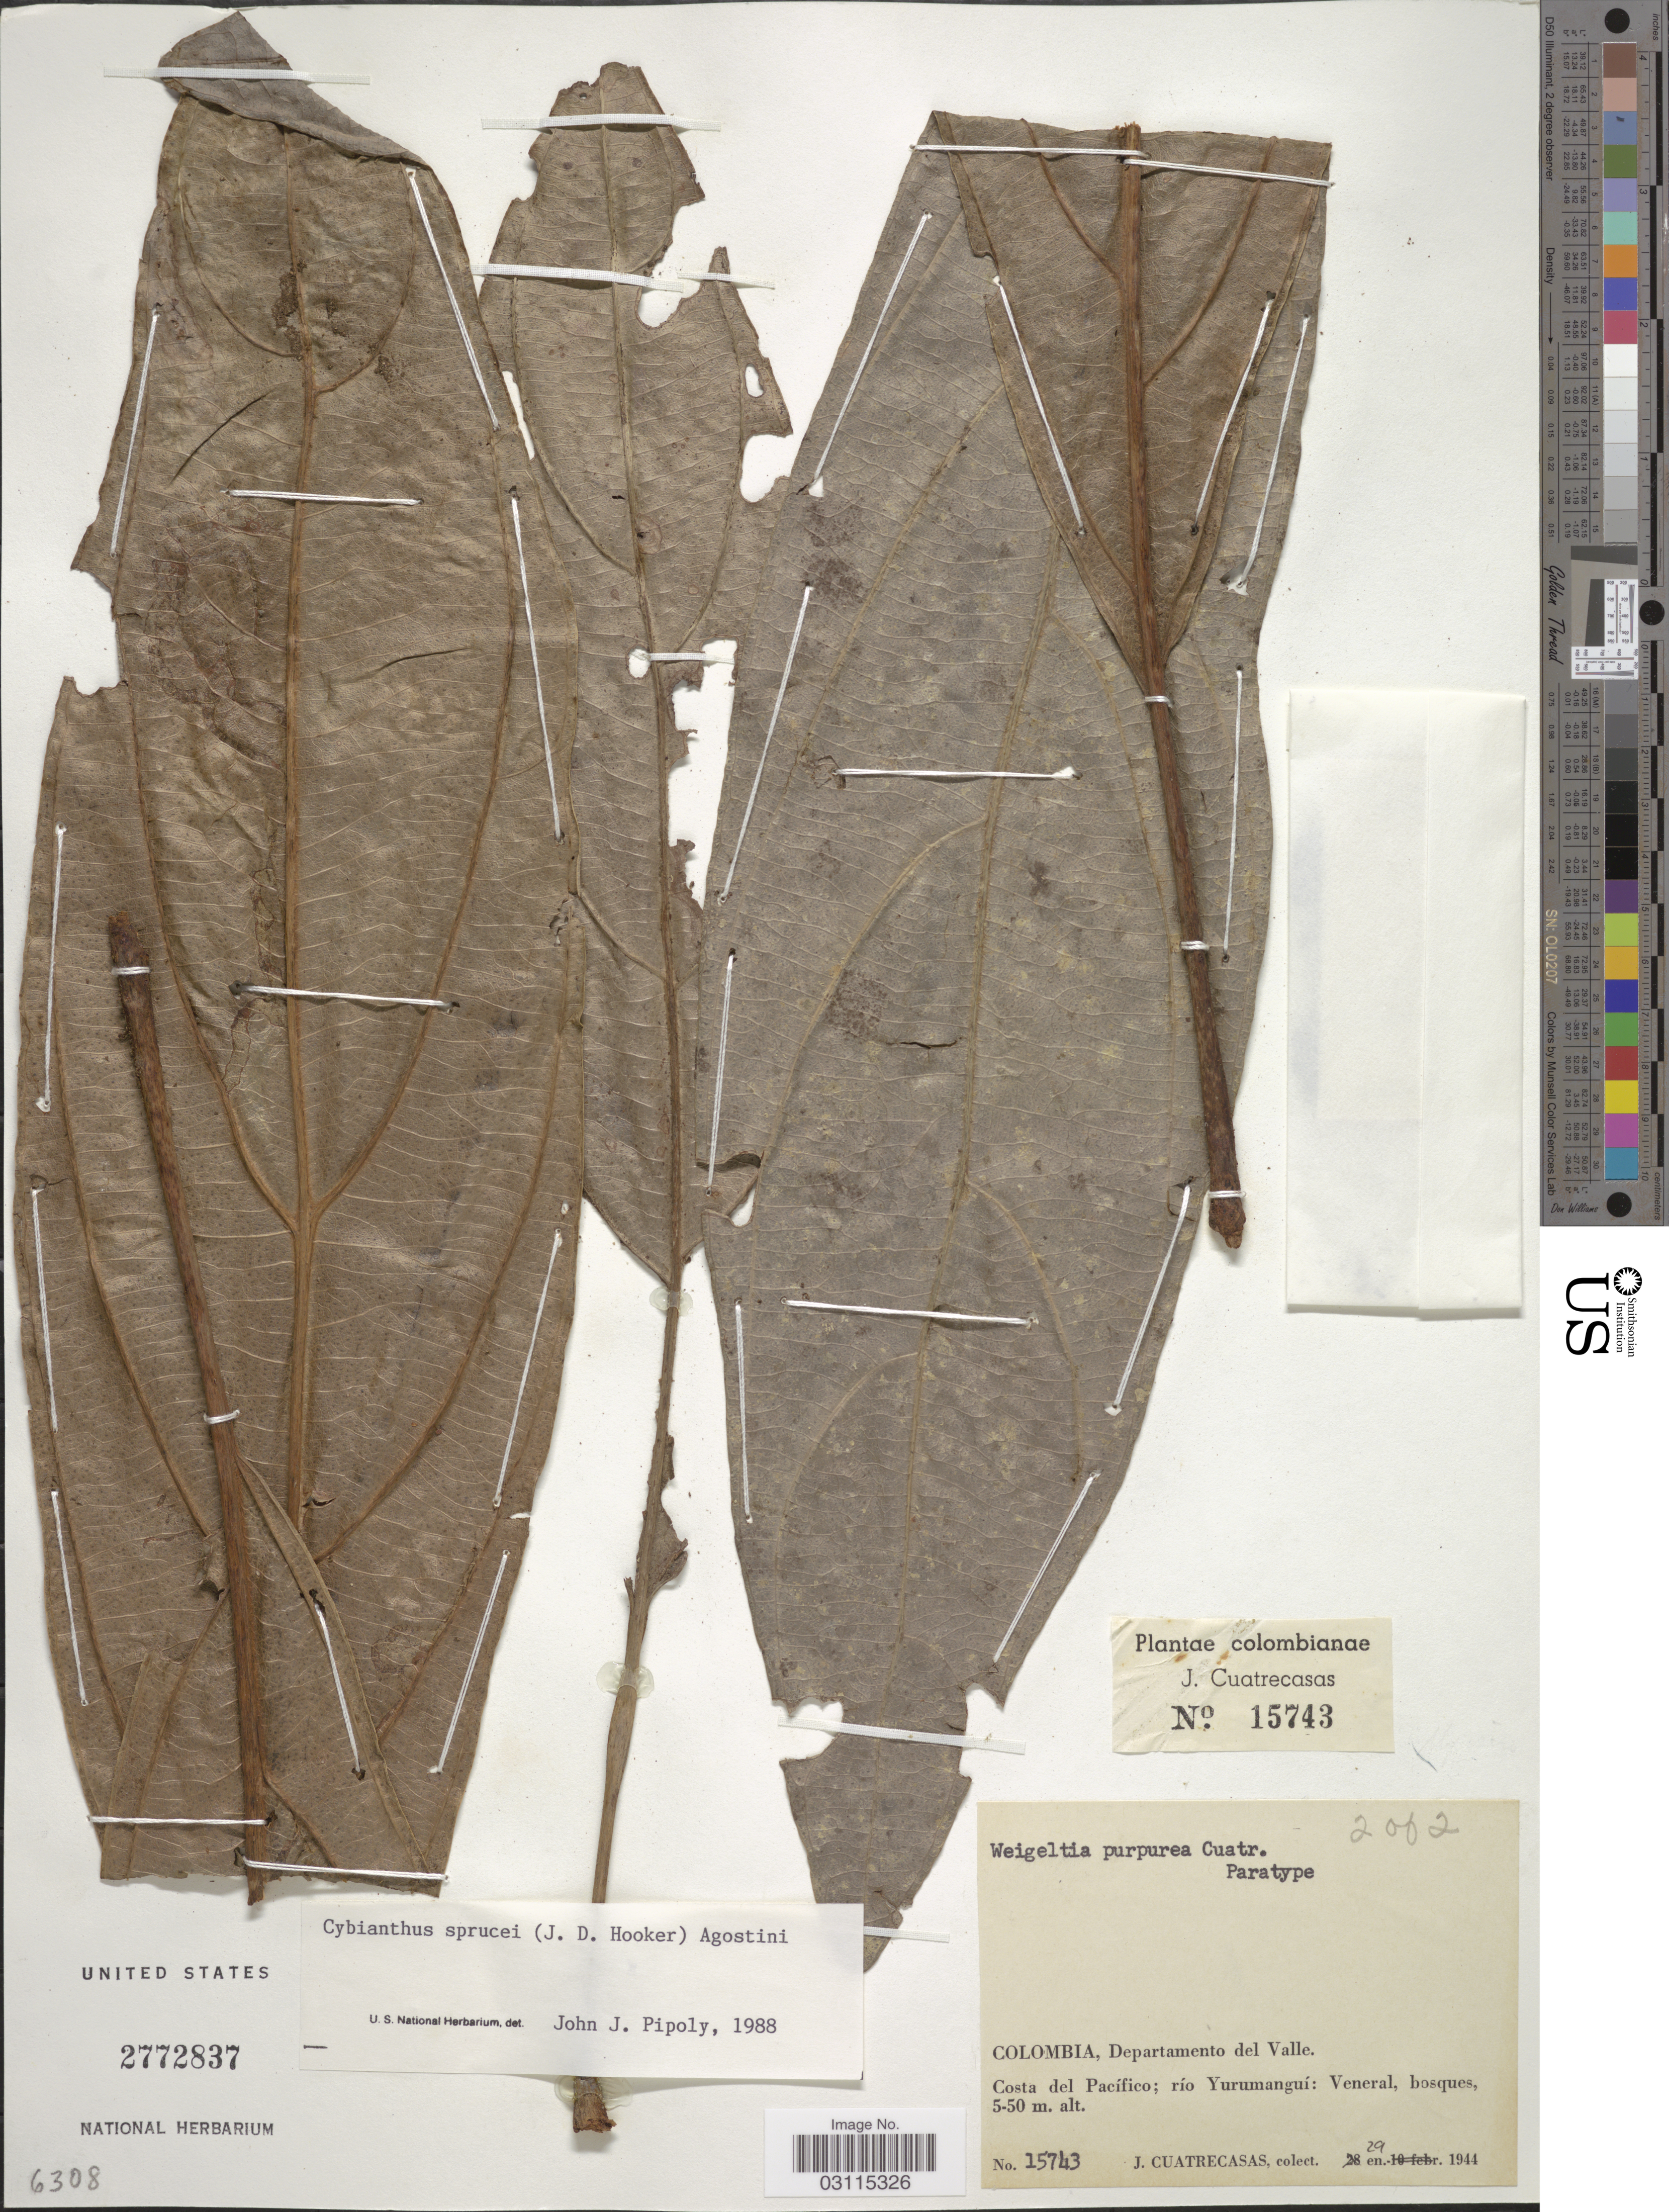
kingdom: Plantae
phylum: Tracheophyta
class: Magnoliopsida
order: Ericales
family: Primulaceae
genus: Cybianthus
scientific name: Cybianthus sprucei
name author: (Hook. f.) G. Agostini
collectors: J. Cuatrecasas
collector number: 15743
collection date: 1944-01-29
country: Colombia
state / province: Valle del Cauca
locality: Departamento del Valle, Costa del Pacífico; rio Yurumanguí: Veneral, bosques.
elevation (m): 5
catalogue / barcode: US 2772837